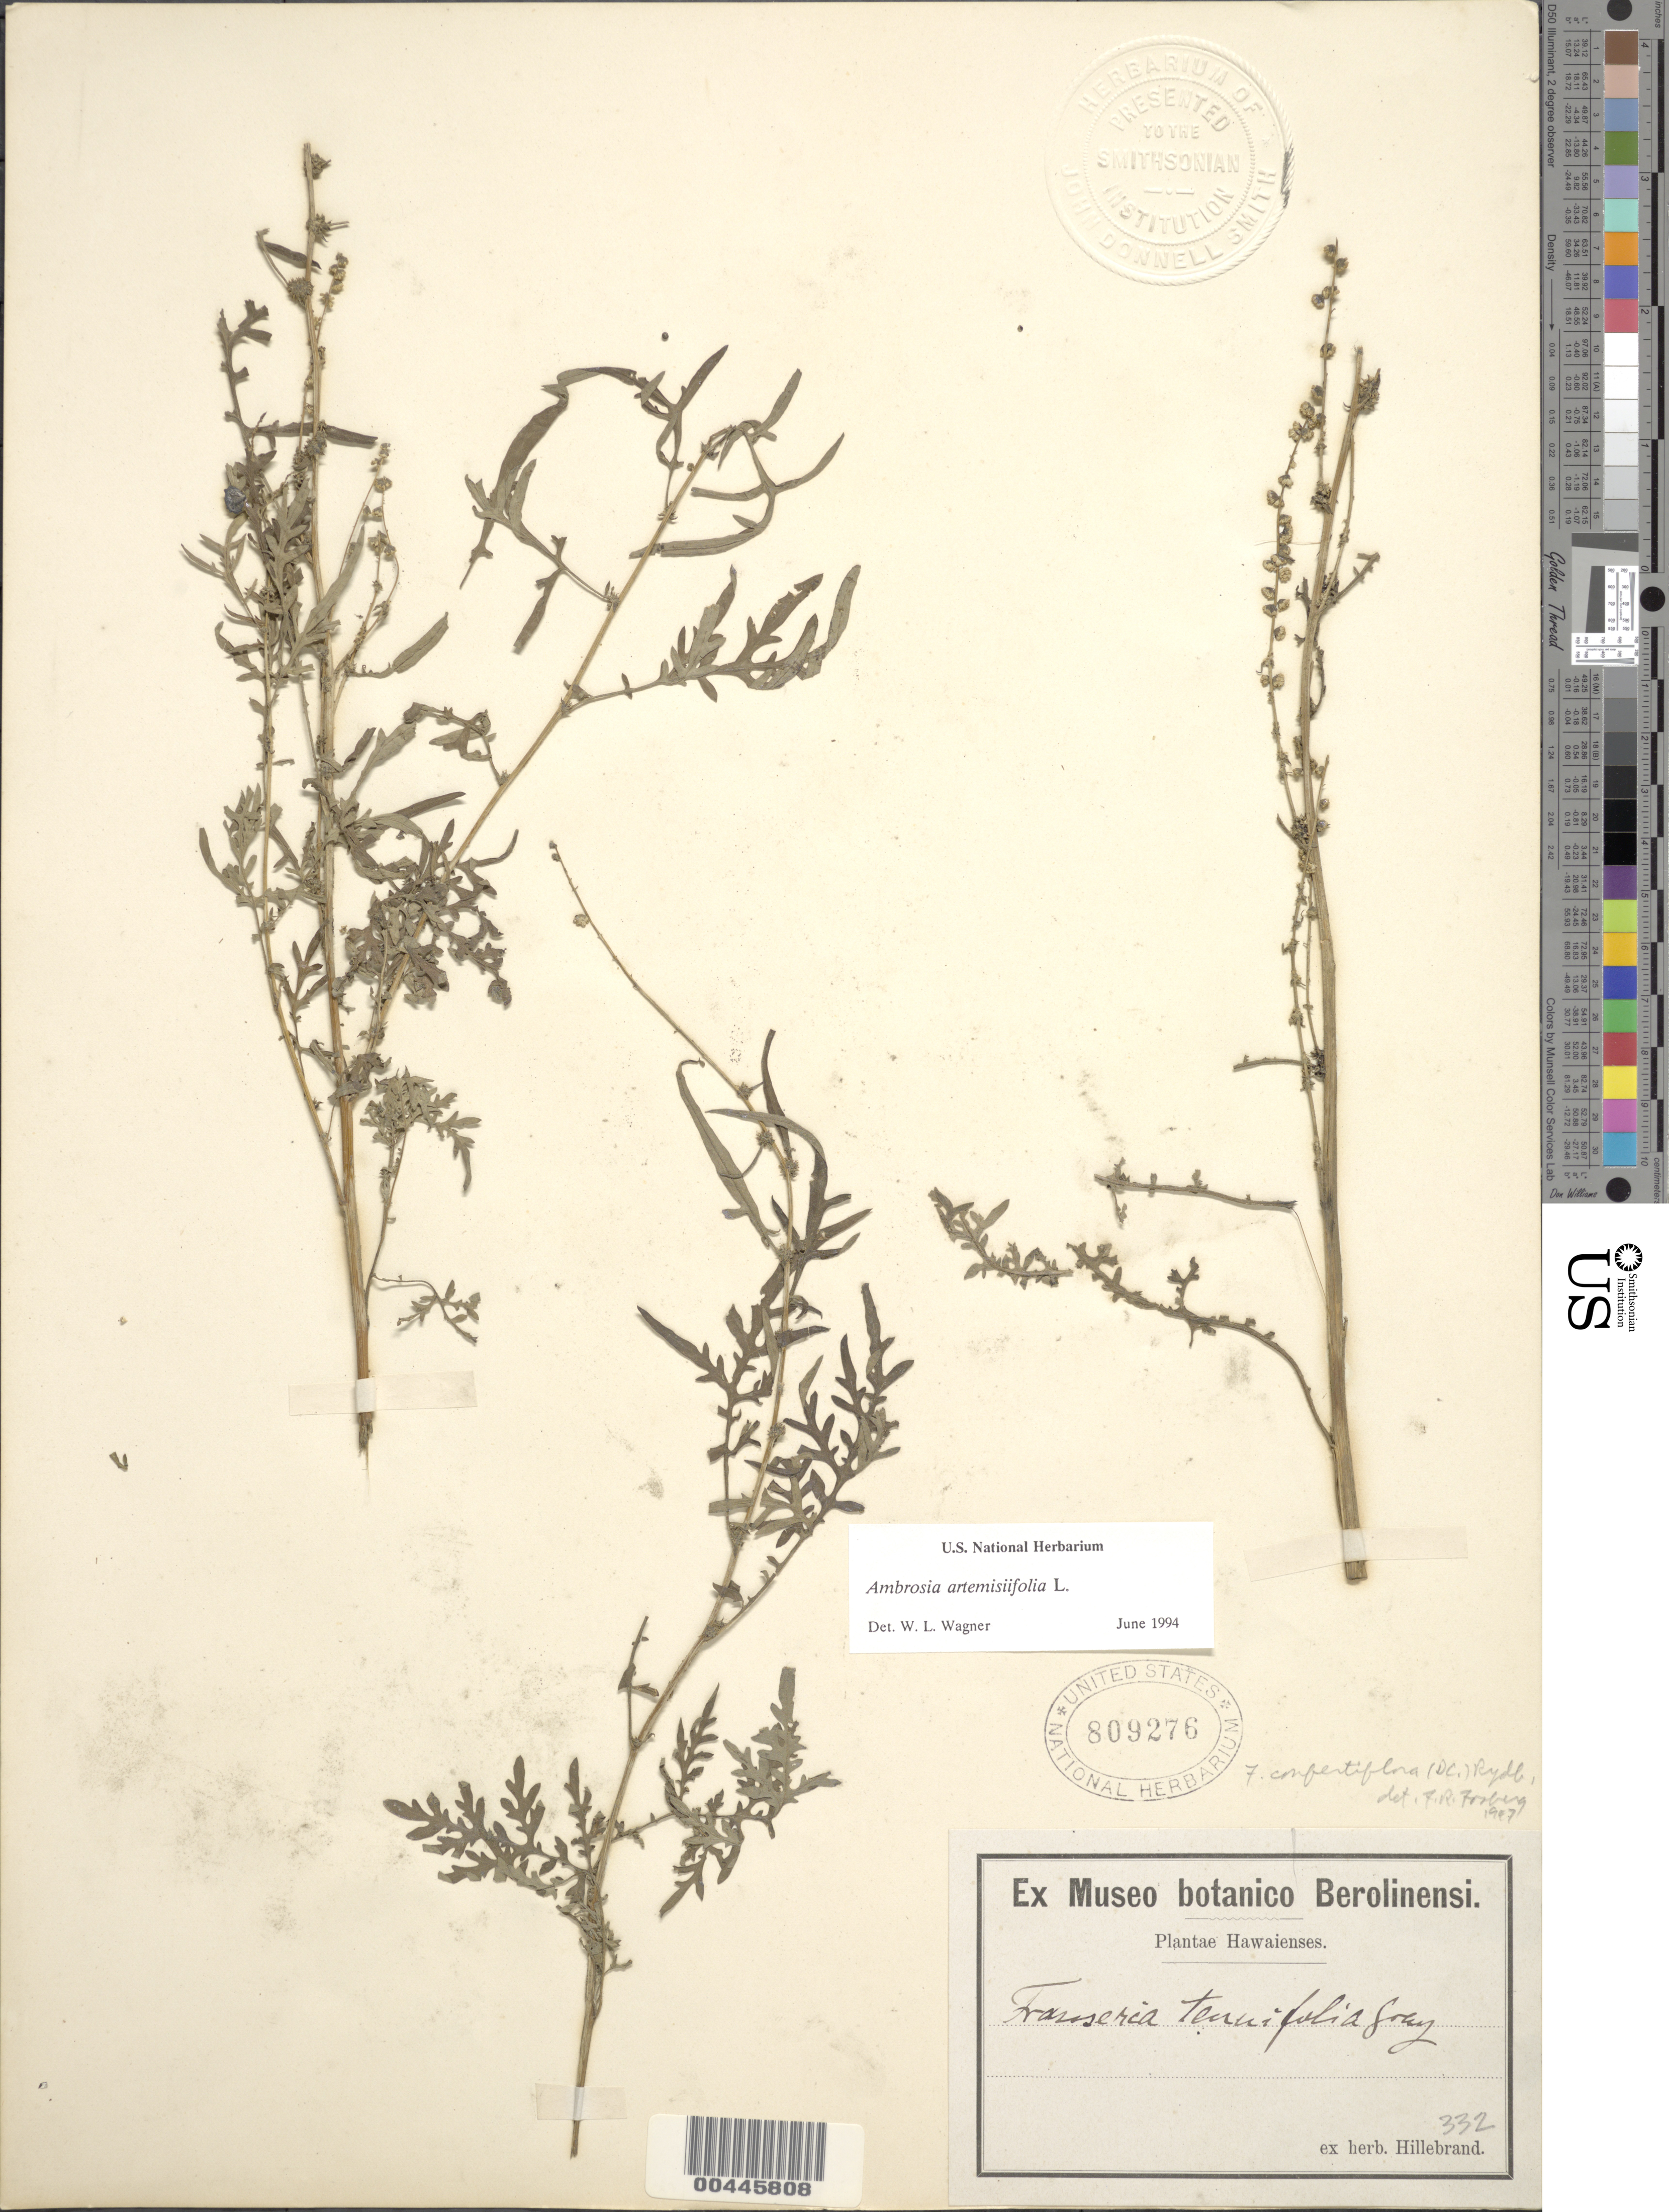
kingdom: Plantae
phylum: Tracheophyta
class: Magnoliopsida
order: Asterales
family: Asteraceae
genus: Ambrosia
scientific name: Ambrosia artemisiifolia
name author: L.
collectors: W. Hillebrand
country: United States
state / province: Hawaii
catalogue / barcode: US 809276